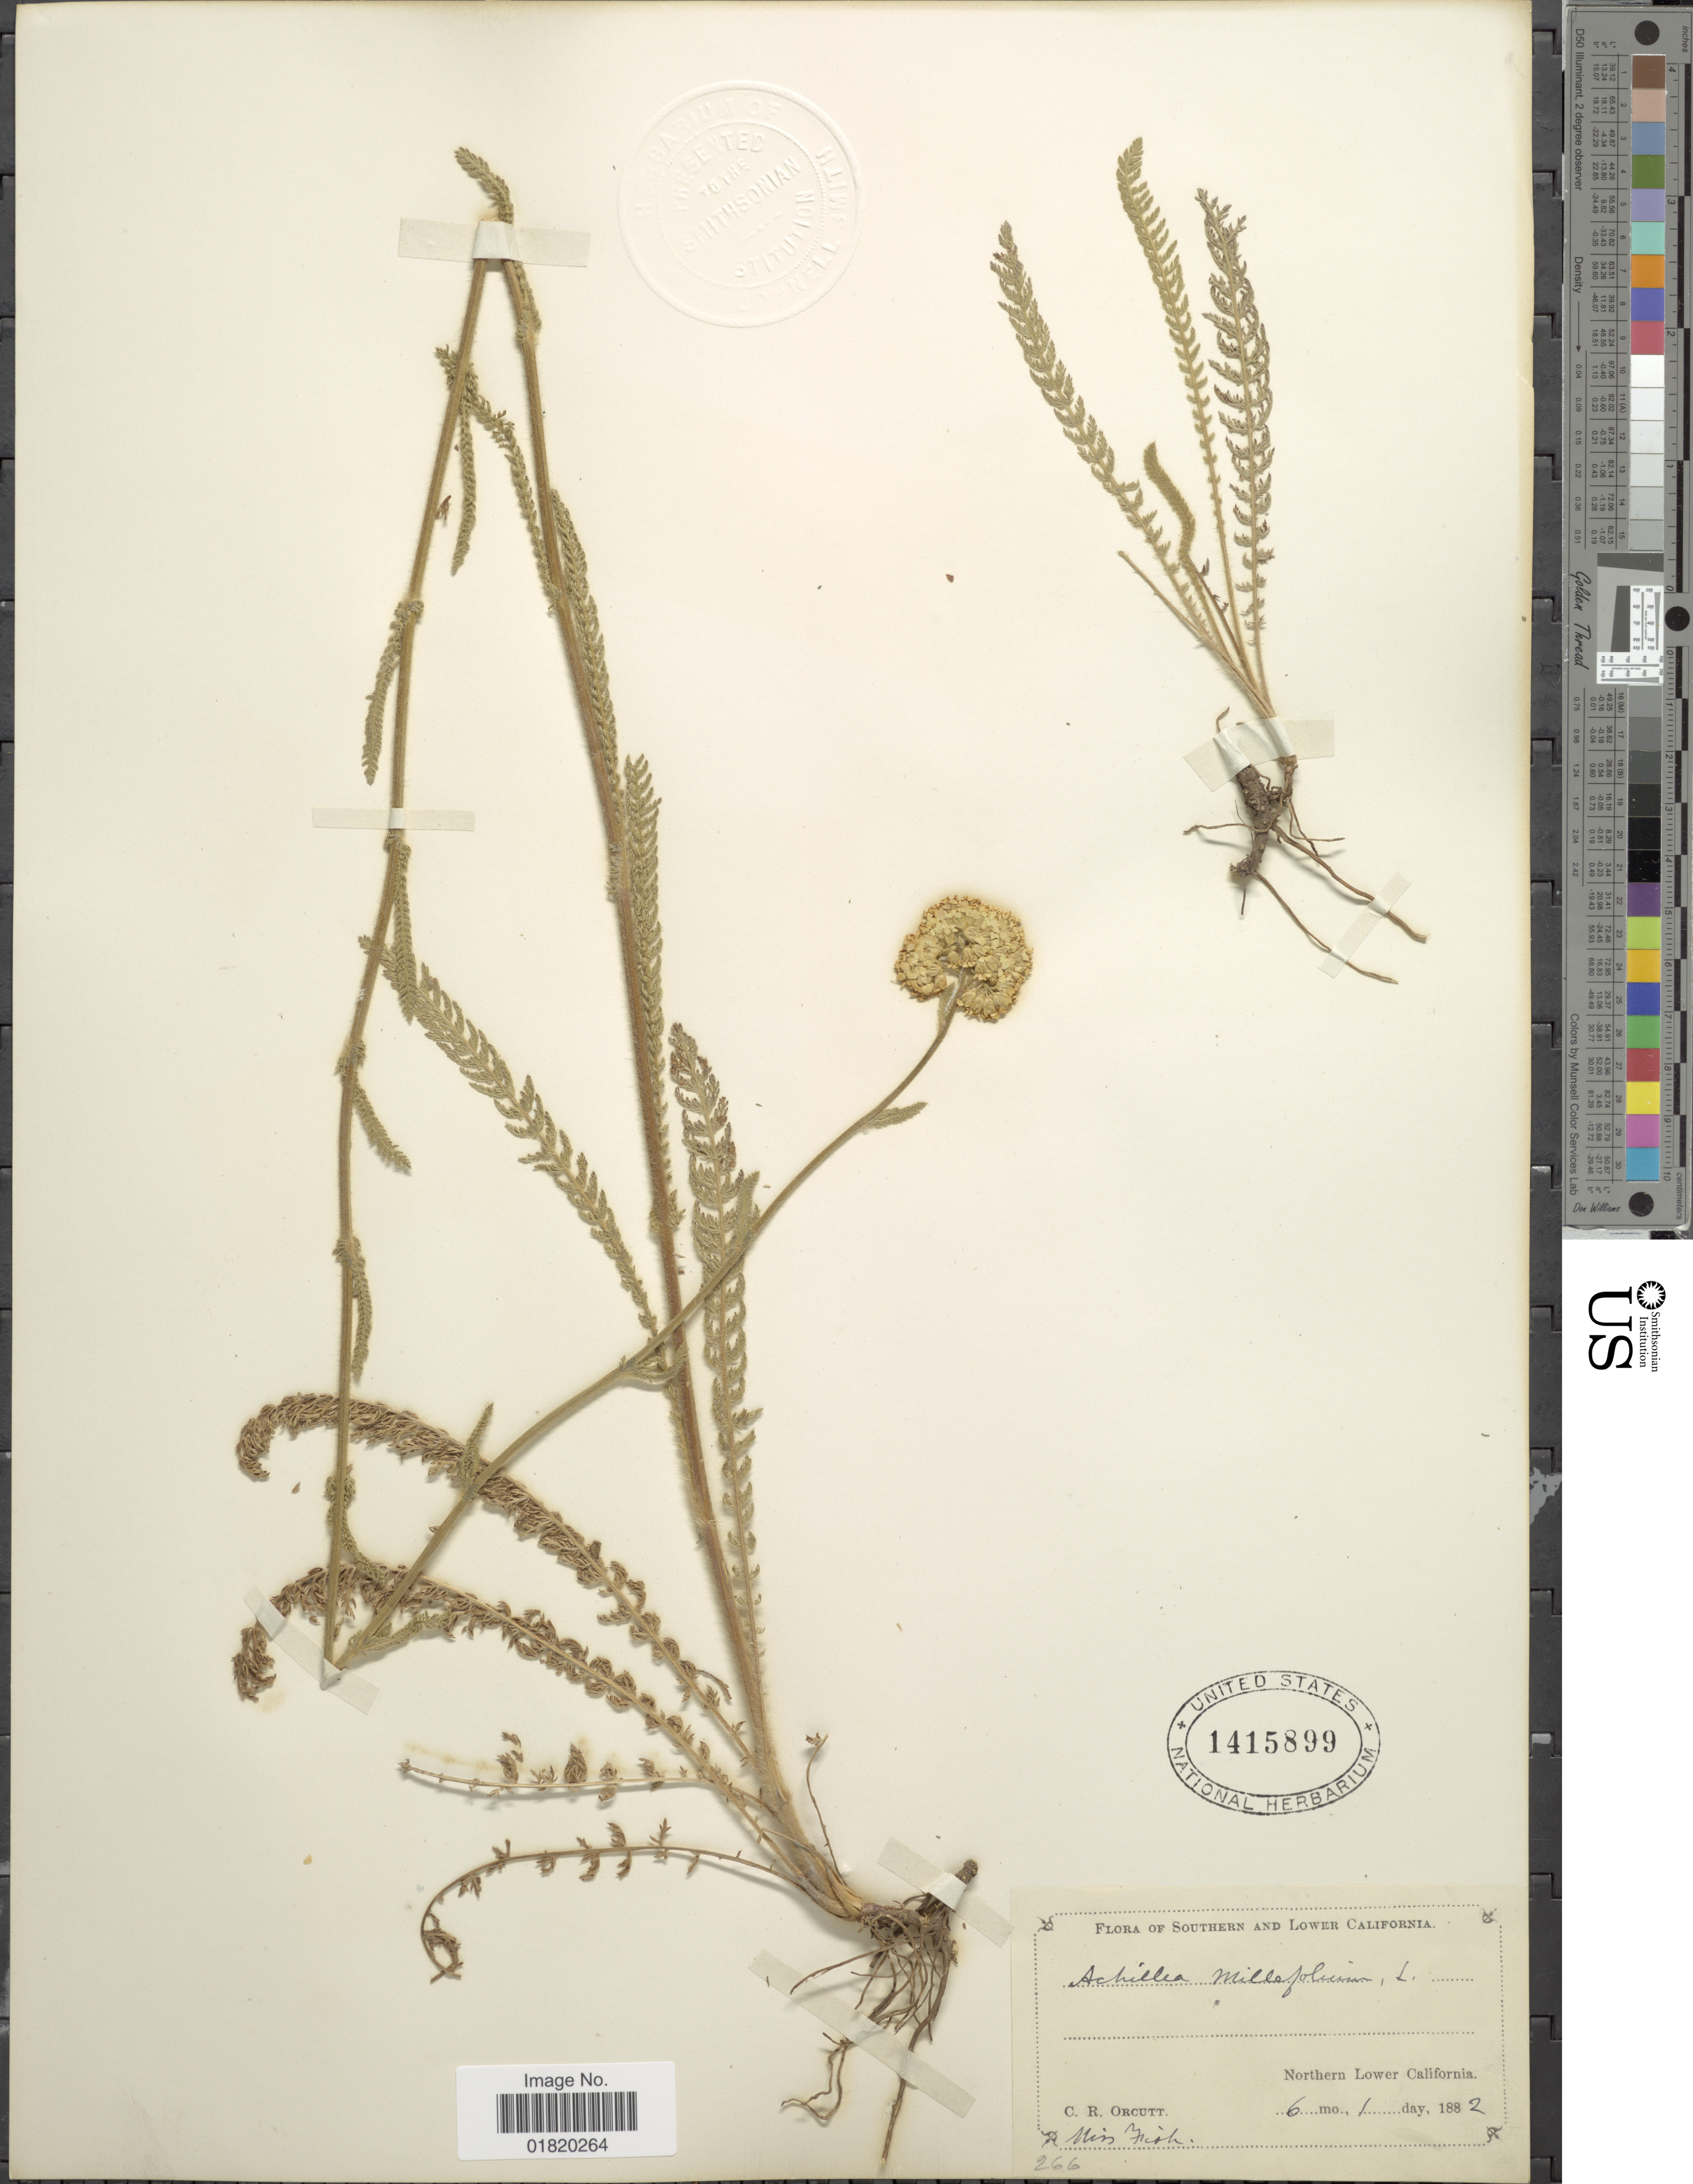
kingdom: Plantae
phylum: Tracheophyta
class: Magnoliopsida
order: Asterales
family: Asteraceae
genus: Achillea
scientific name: Achillea millefolium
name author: L.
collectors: C. R. Orcutt & Fish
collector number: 266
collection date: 1882-06-01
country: Mexico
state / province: Baja California Norte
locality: Southern and Lower California. Northern Lower California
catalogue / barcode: US 1415899